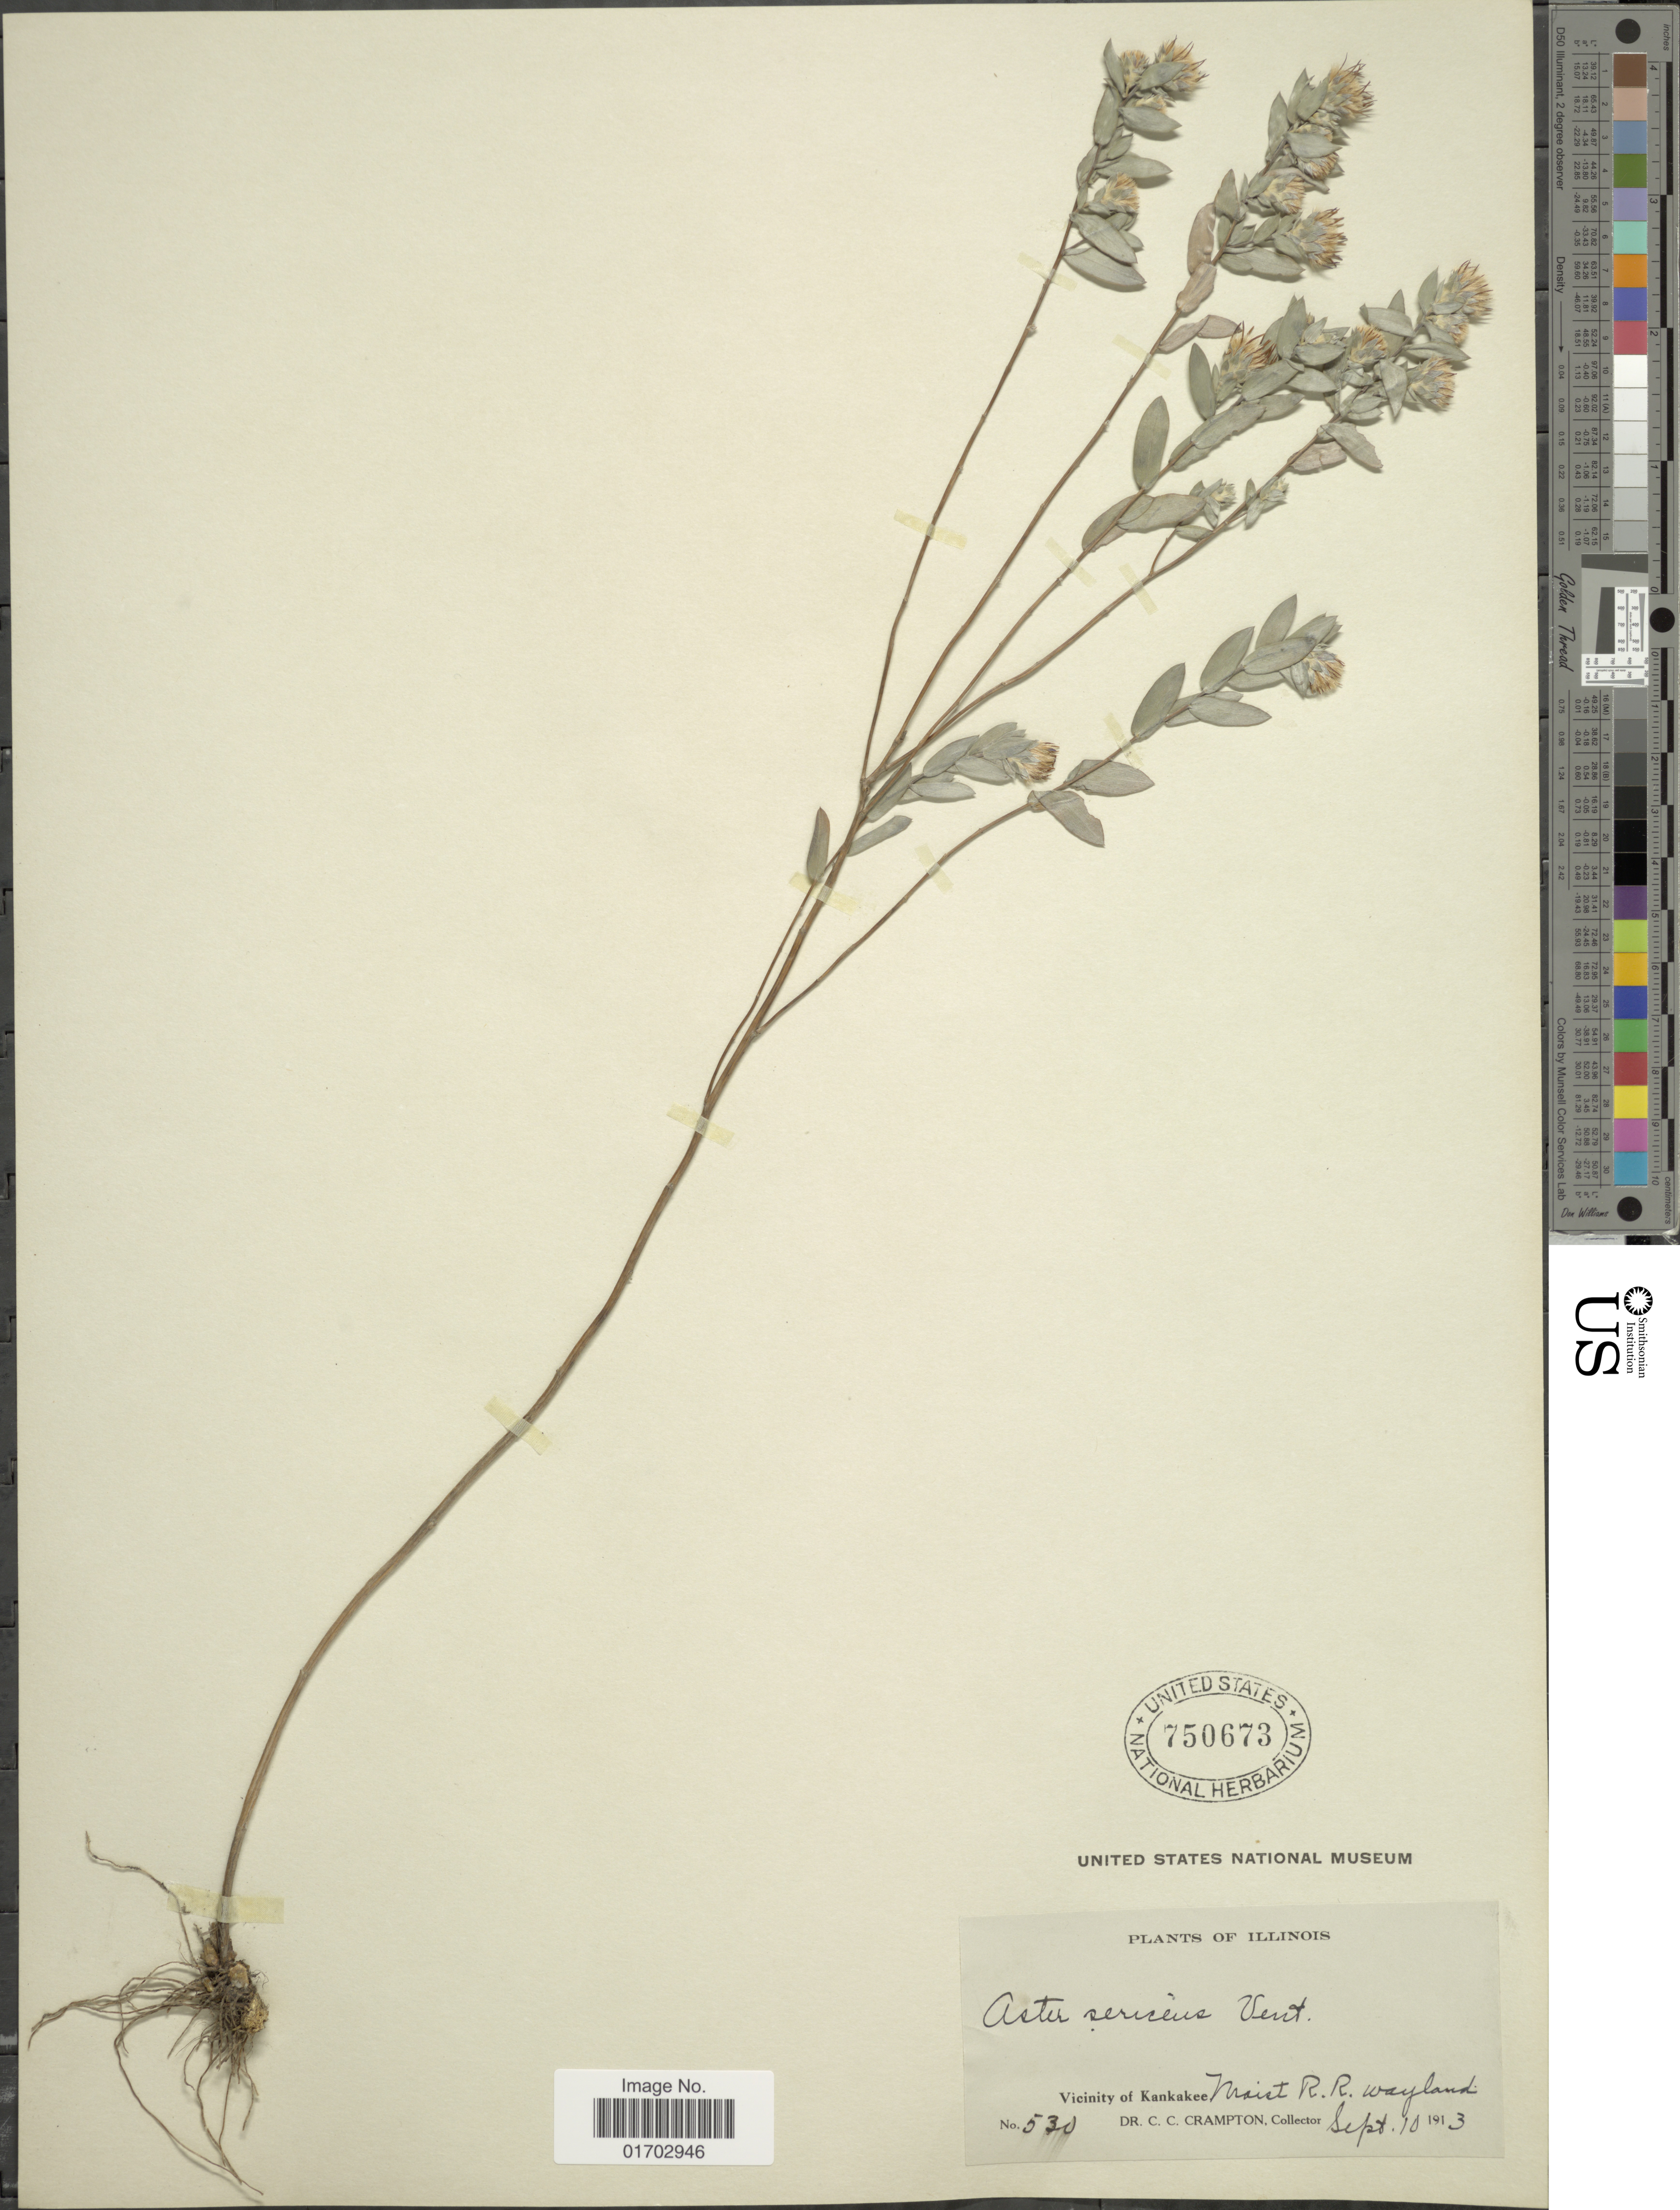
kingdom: Plantae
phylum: Tracheophyta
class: Magnoliopsida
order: Asterales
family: Asteraceae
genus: Symphyotrichum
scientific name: Symphyotrichum sericeum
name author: (Vent.) G.L. Nesom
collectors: C. Crampton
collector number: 530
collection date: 1913-09-10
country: United States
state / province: Illinois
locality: Vicinity of Kankakee, moist R.R. wayland.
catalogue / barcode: US 750673